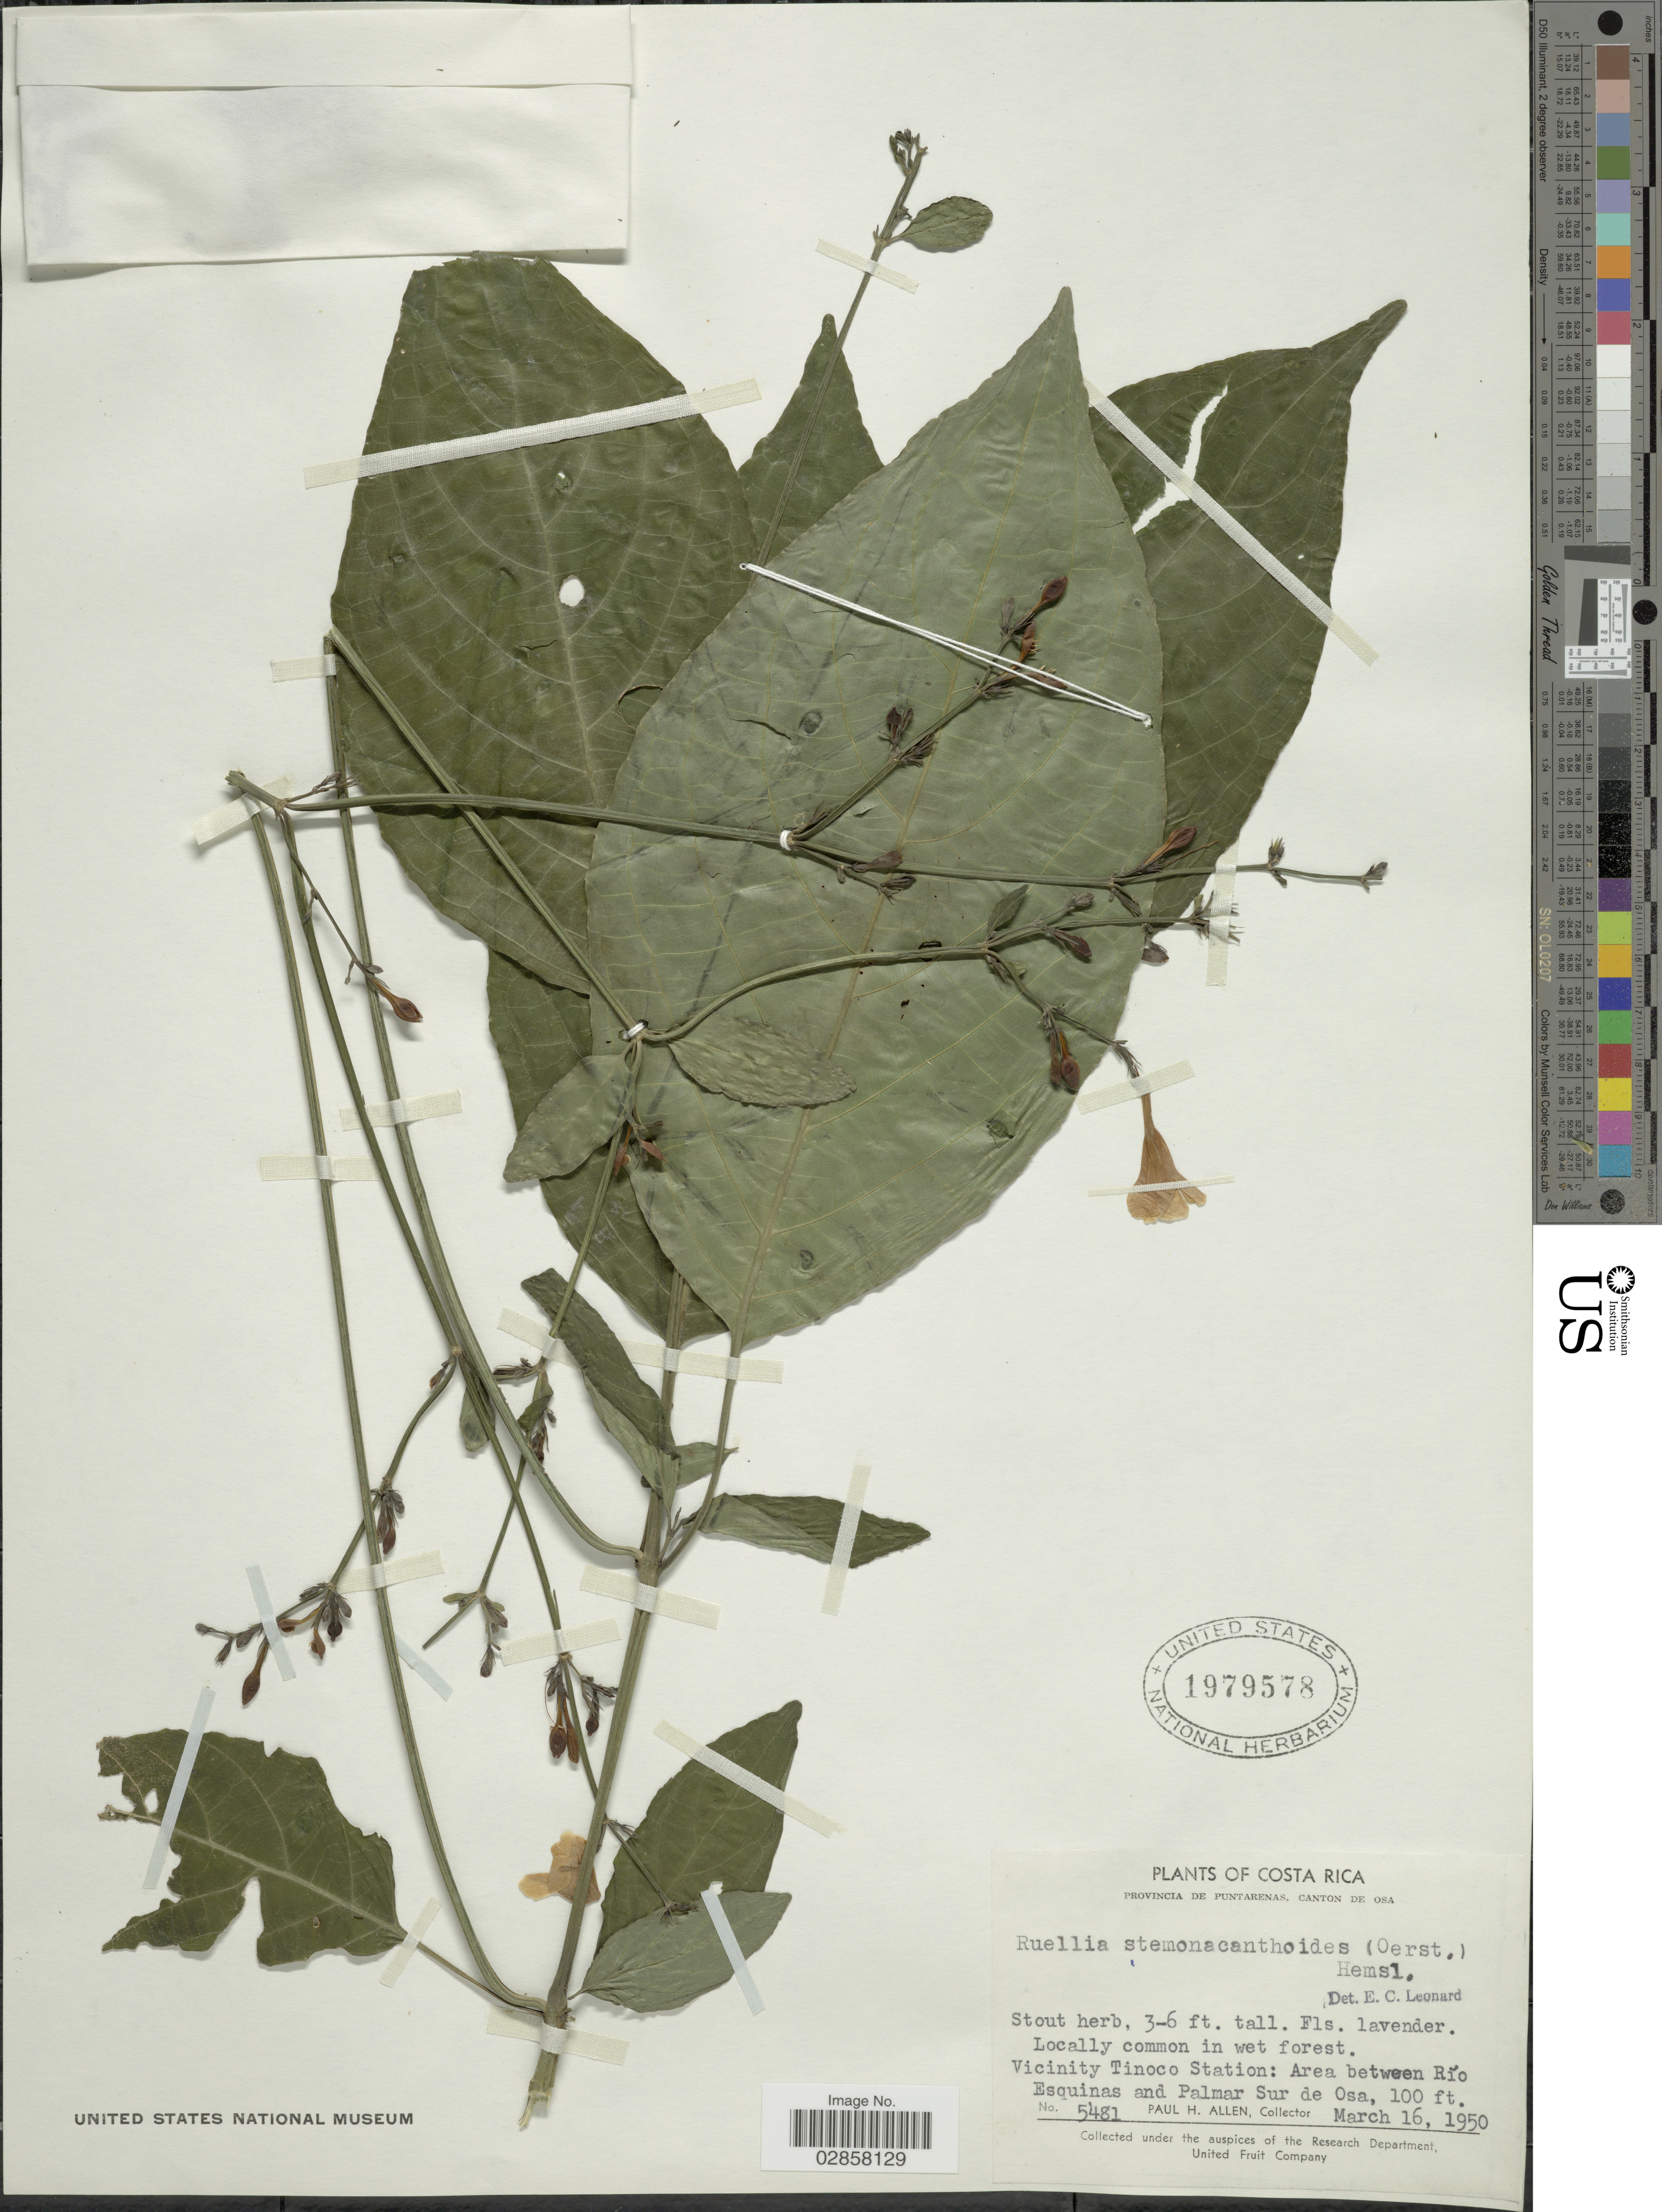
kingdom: Plantae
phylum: Tracheophyta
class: Magnoliopsida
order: Lamiales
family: Acanthaceae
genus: Ruellia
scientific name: Ruellia stemonacanthoides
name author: (Oerst.) Hemsl.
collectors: P. H. Allen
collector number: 5481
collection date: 1950-03-16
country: Costa Rica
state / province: Puntarenas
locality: Canton de Osa. Vicinity of Tinoco Station: Area between Río Esquinas and Palmar Sur de Osa.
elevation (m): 30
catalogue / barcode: US 1979578